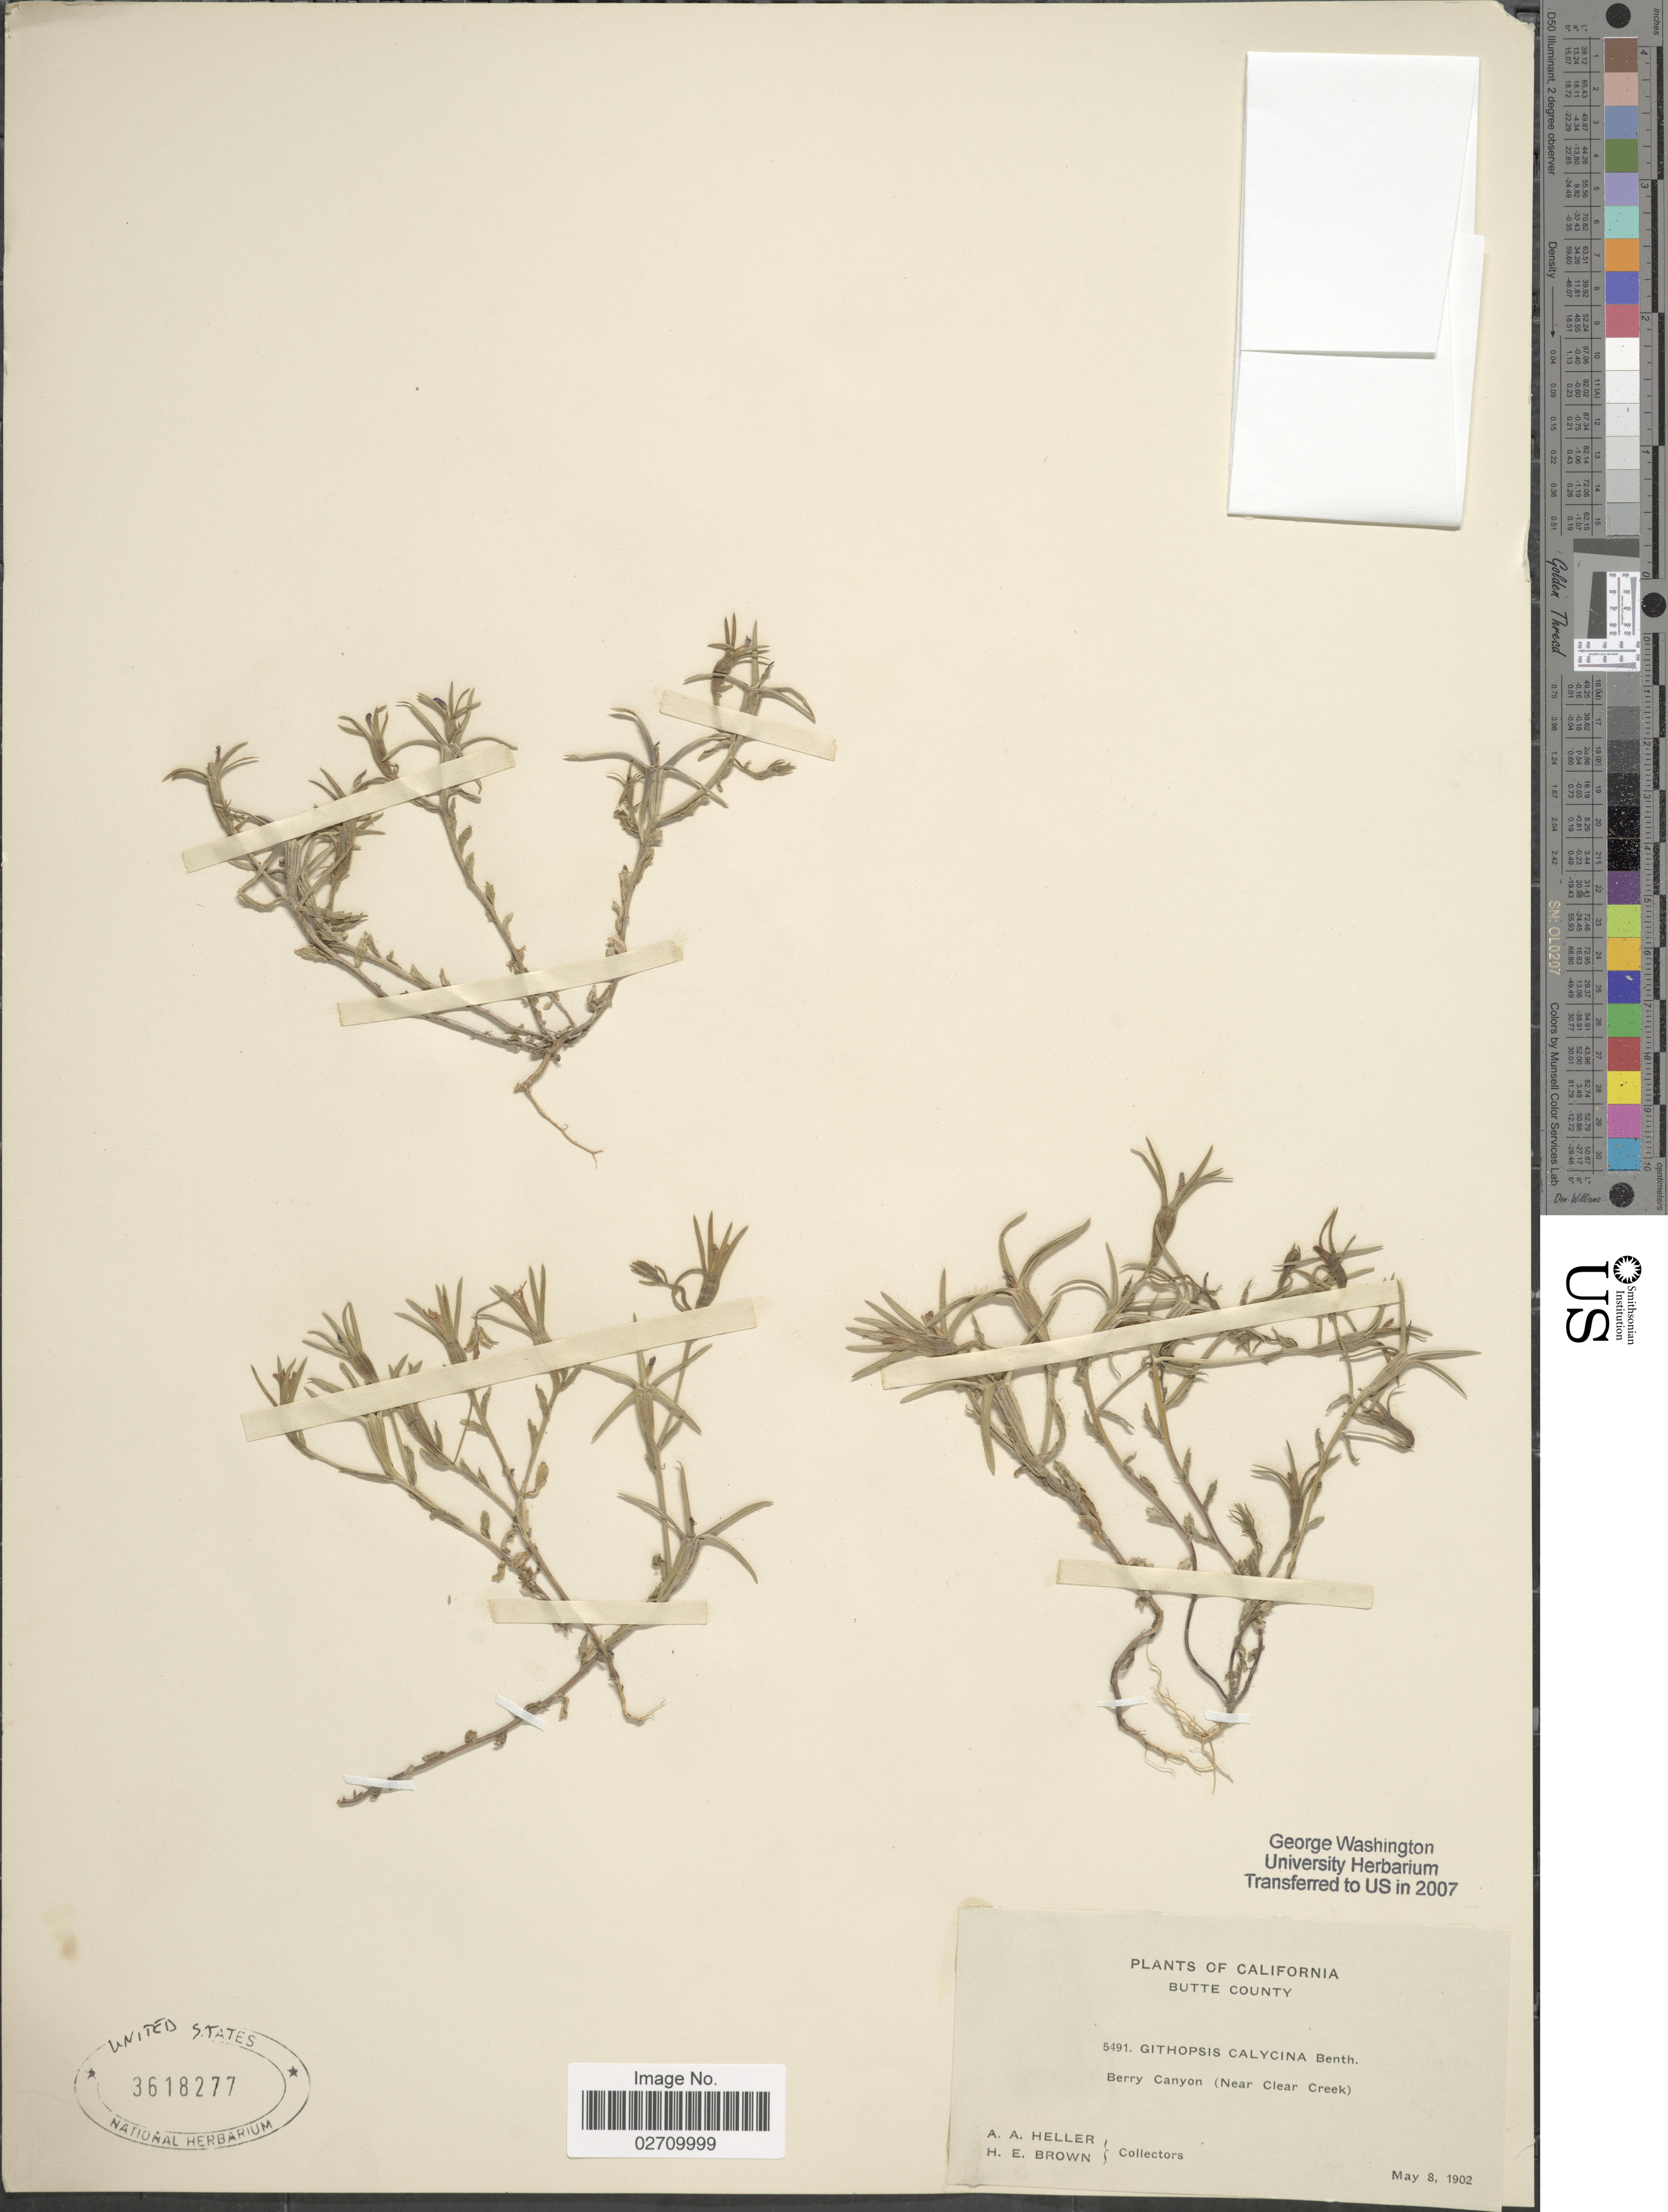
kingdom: Plantae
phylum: Tracheophyta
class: Magnoliopsida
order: Asterales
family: Campanulaceae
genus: Githopsis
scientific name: Githopsis calycina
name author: Benth.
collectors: A. A. Heller & H. E. Brown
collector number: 5491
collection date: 1902-05-08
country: United States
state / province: California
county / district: Butte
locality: Butte County. Berry Canyon (Near Clear Creek)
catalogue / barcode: US 3618277